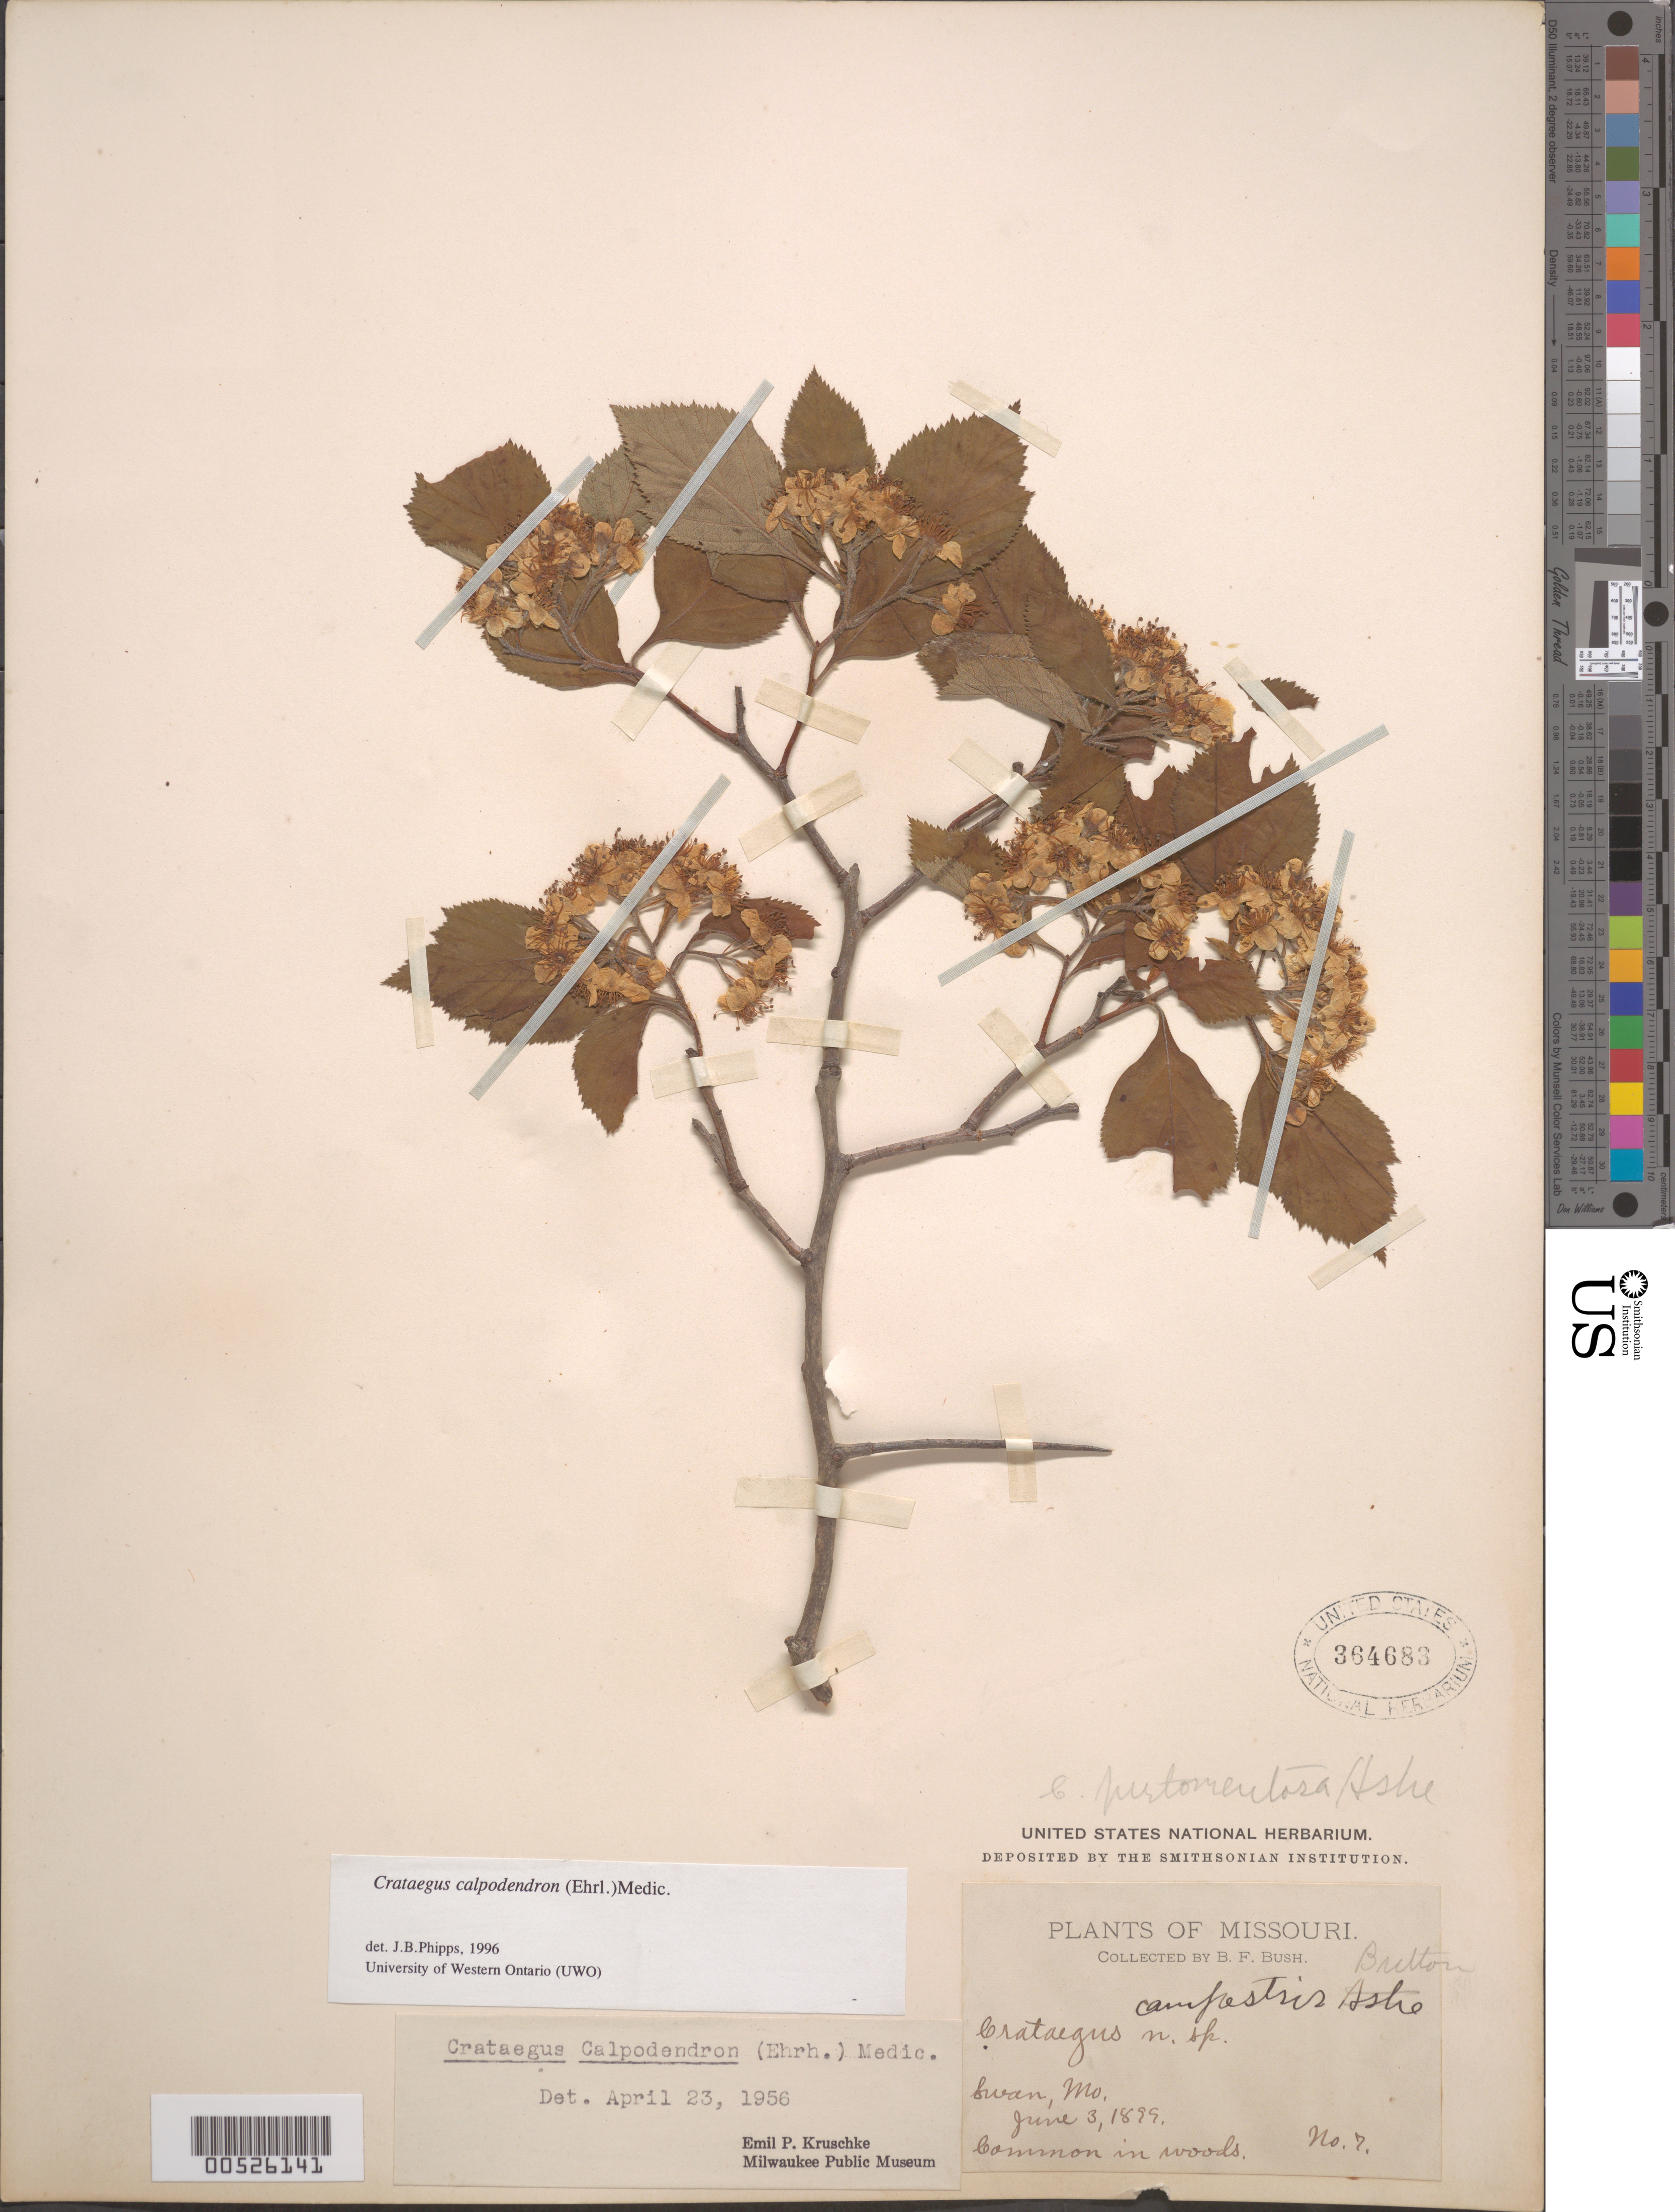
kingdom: Plantae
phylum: Tracheophyta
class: Magnoliopsida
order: Rosales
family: Rosaceae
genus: Crataegus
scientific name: Crataegus calpodendron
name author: (Ehrh.) Medik.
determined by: Kruschke, Emil Paul, (MIL), Milwaukee Public Museum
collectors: B. F. Bush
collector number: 7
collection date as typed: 03 Jun 1899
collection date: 1899-06-03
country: United States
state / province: Missouri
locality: Swan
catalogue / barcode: US 364683